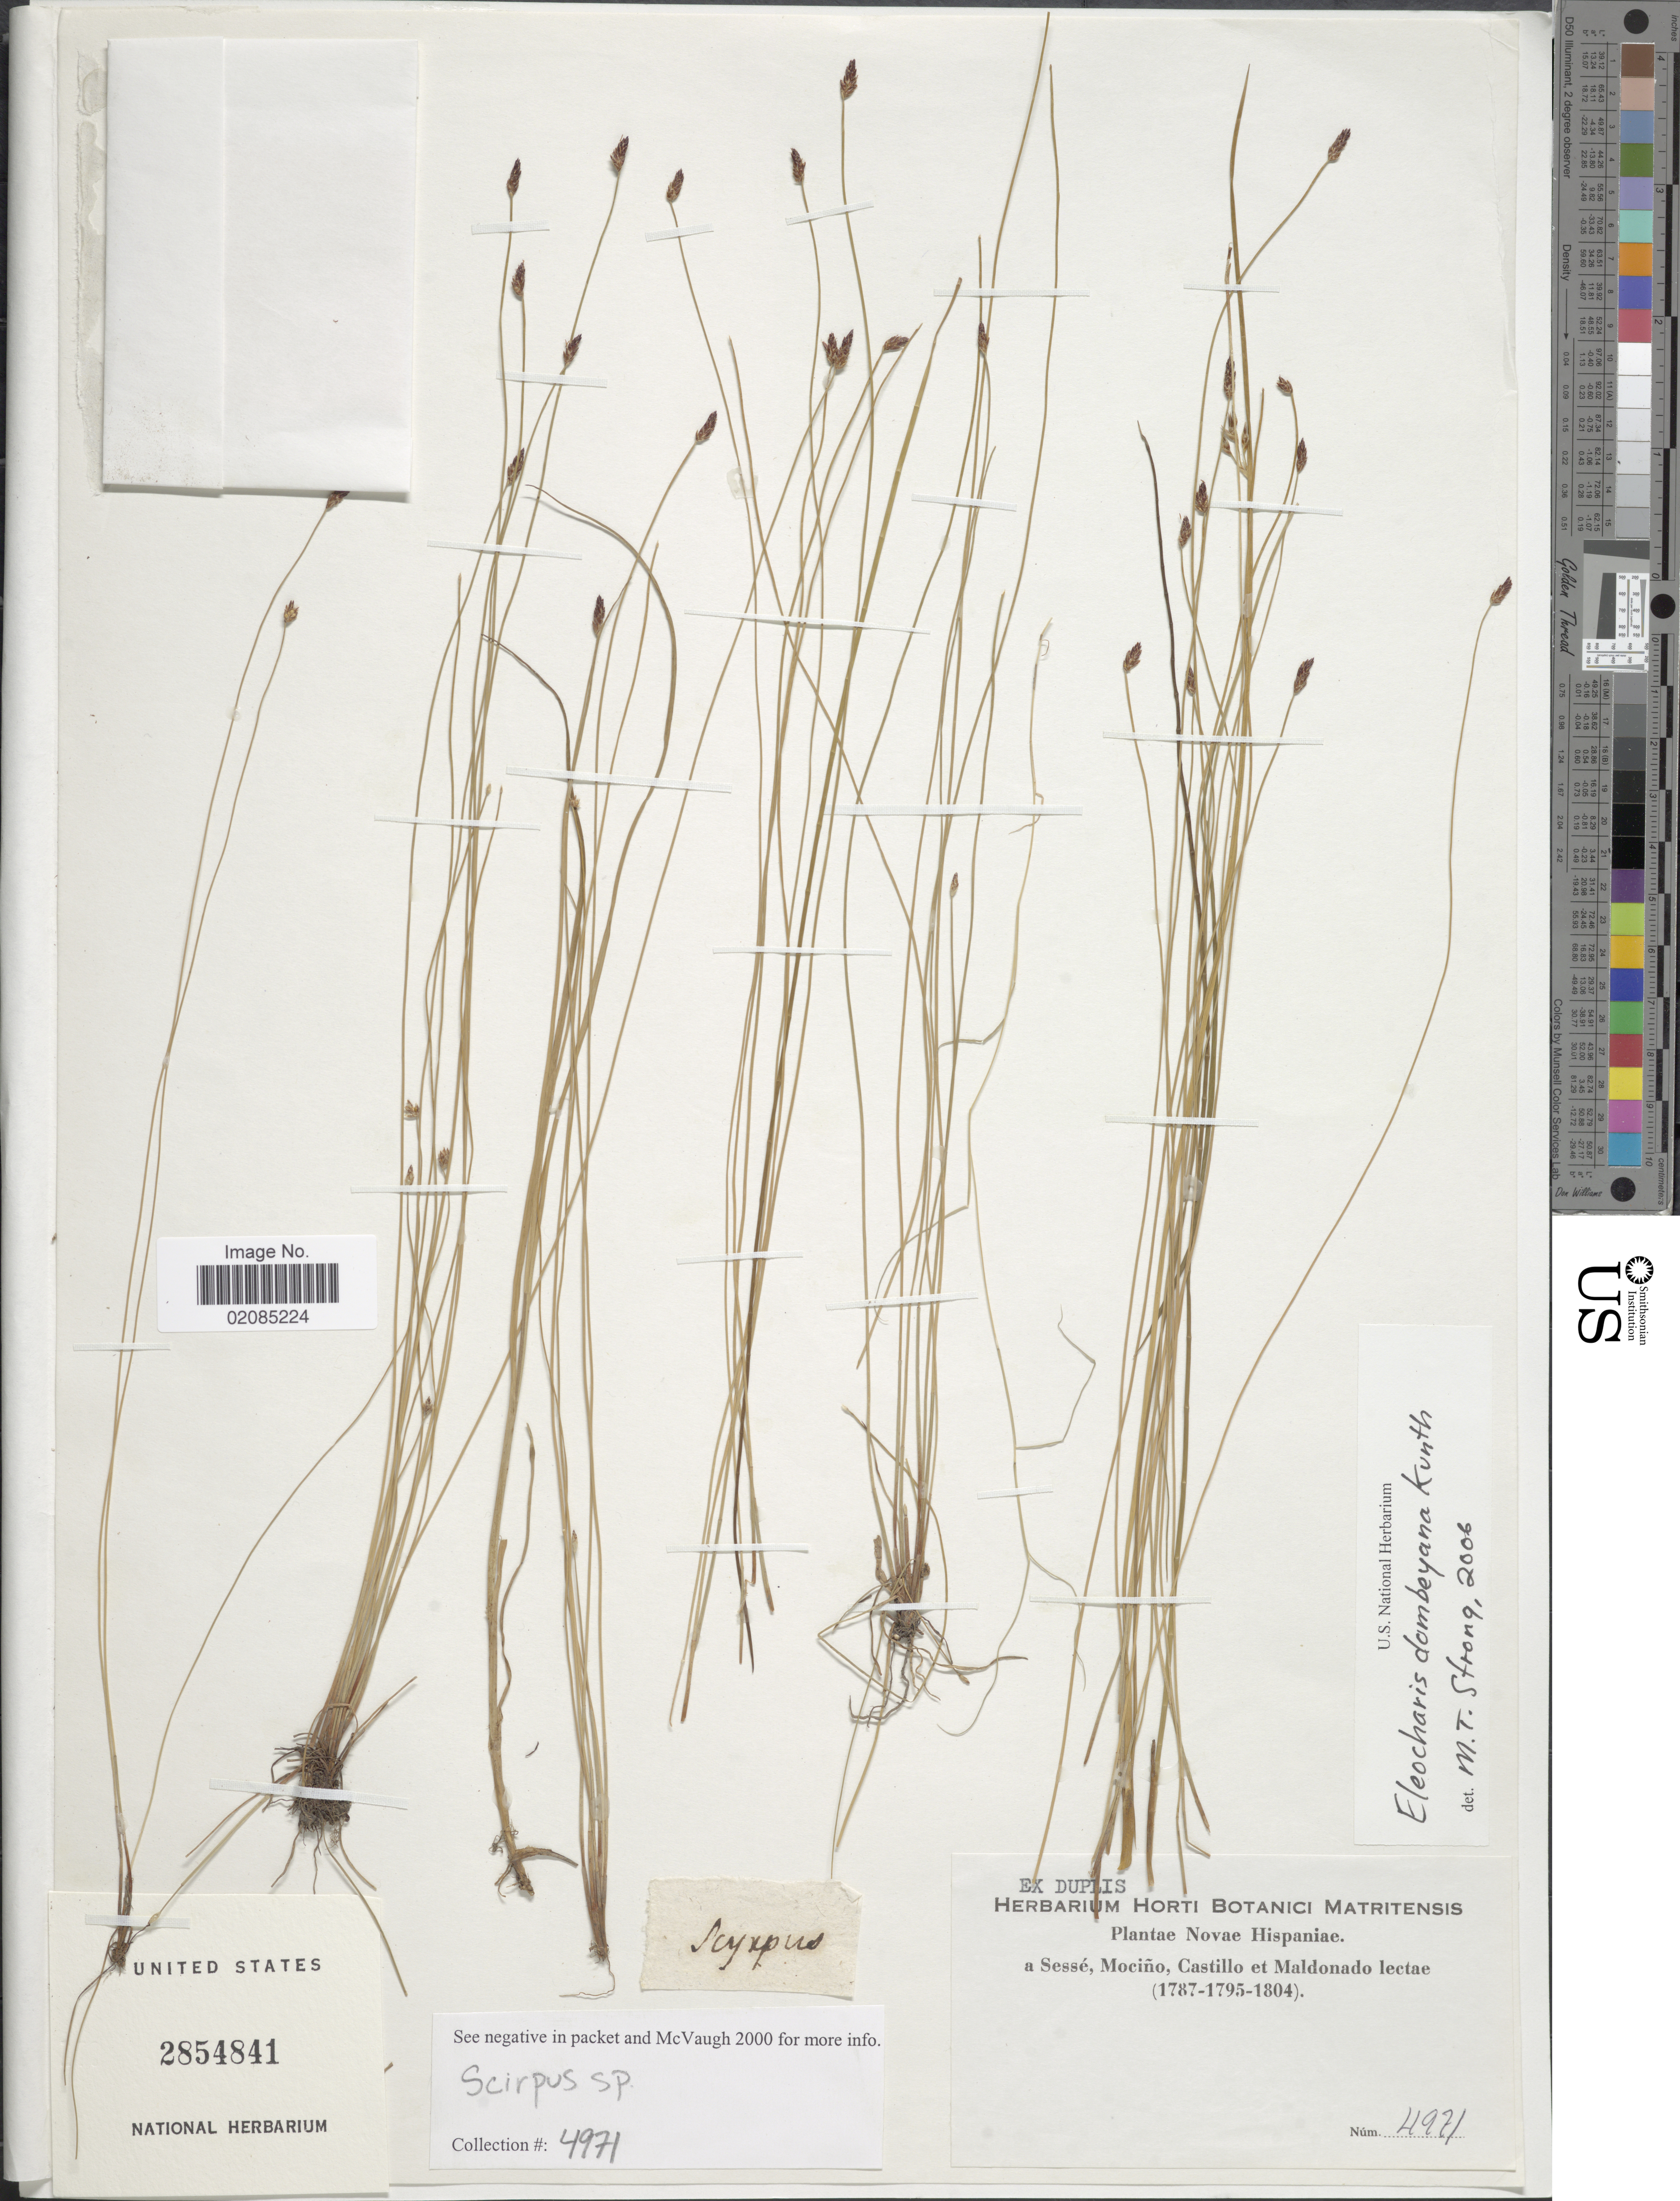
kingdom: Plantae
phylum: Tracheophyta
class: Liliopsida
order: Poales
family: Cyperaceae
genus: Eleocharis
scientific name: Eleocharis dombeyana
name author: Kunth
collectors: M. Sessé y Lacasta, J. M. Mociño, Castillo, -- & J. Maldonado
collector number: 4971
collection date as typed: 1787 to 1804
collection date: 1787/1804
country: Mexico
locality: Novae Hispaniae.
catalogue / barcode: US 2854841